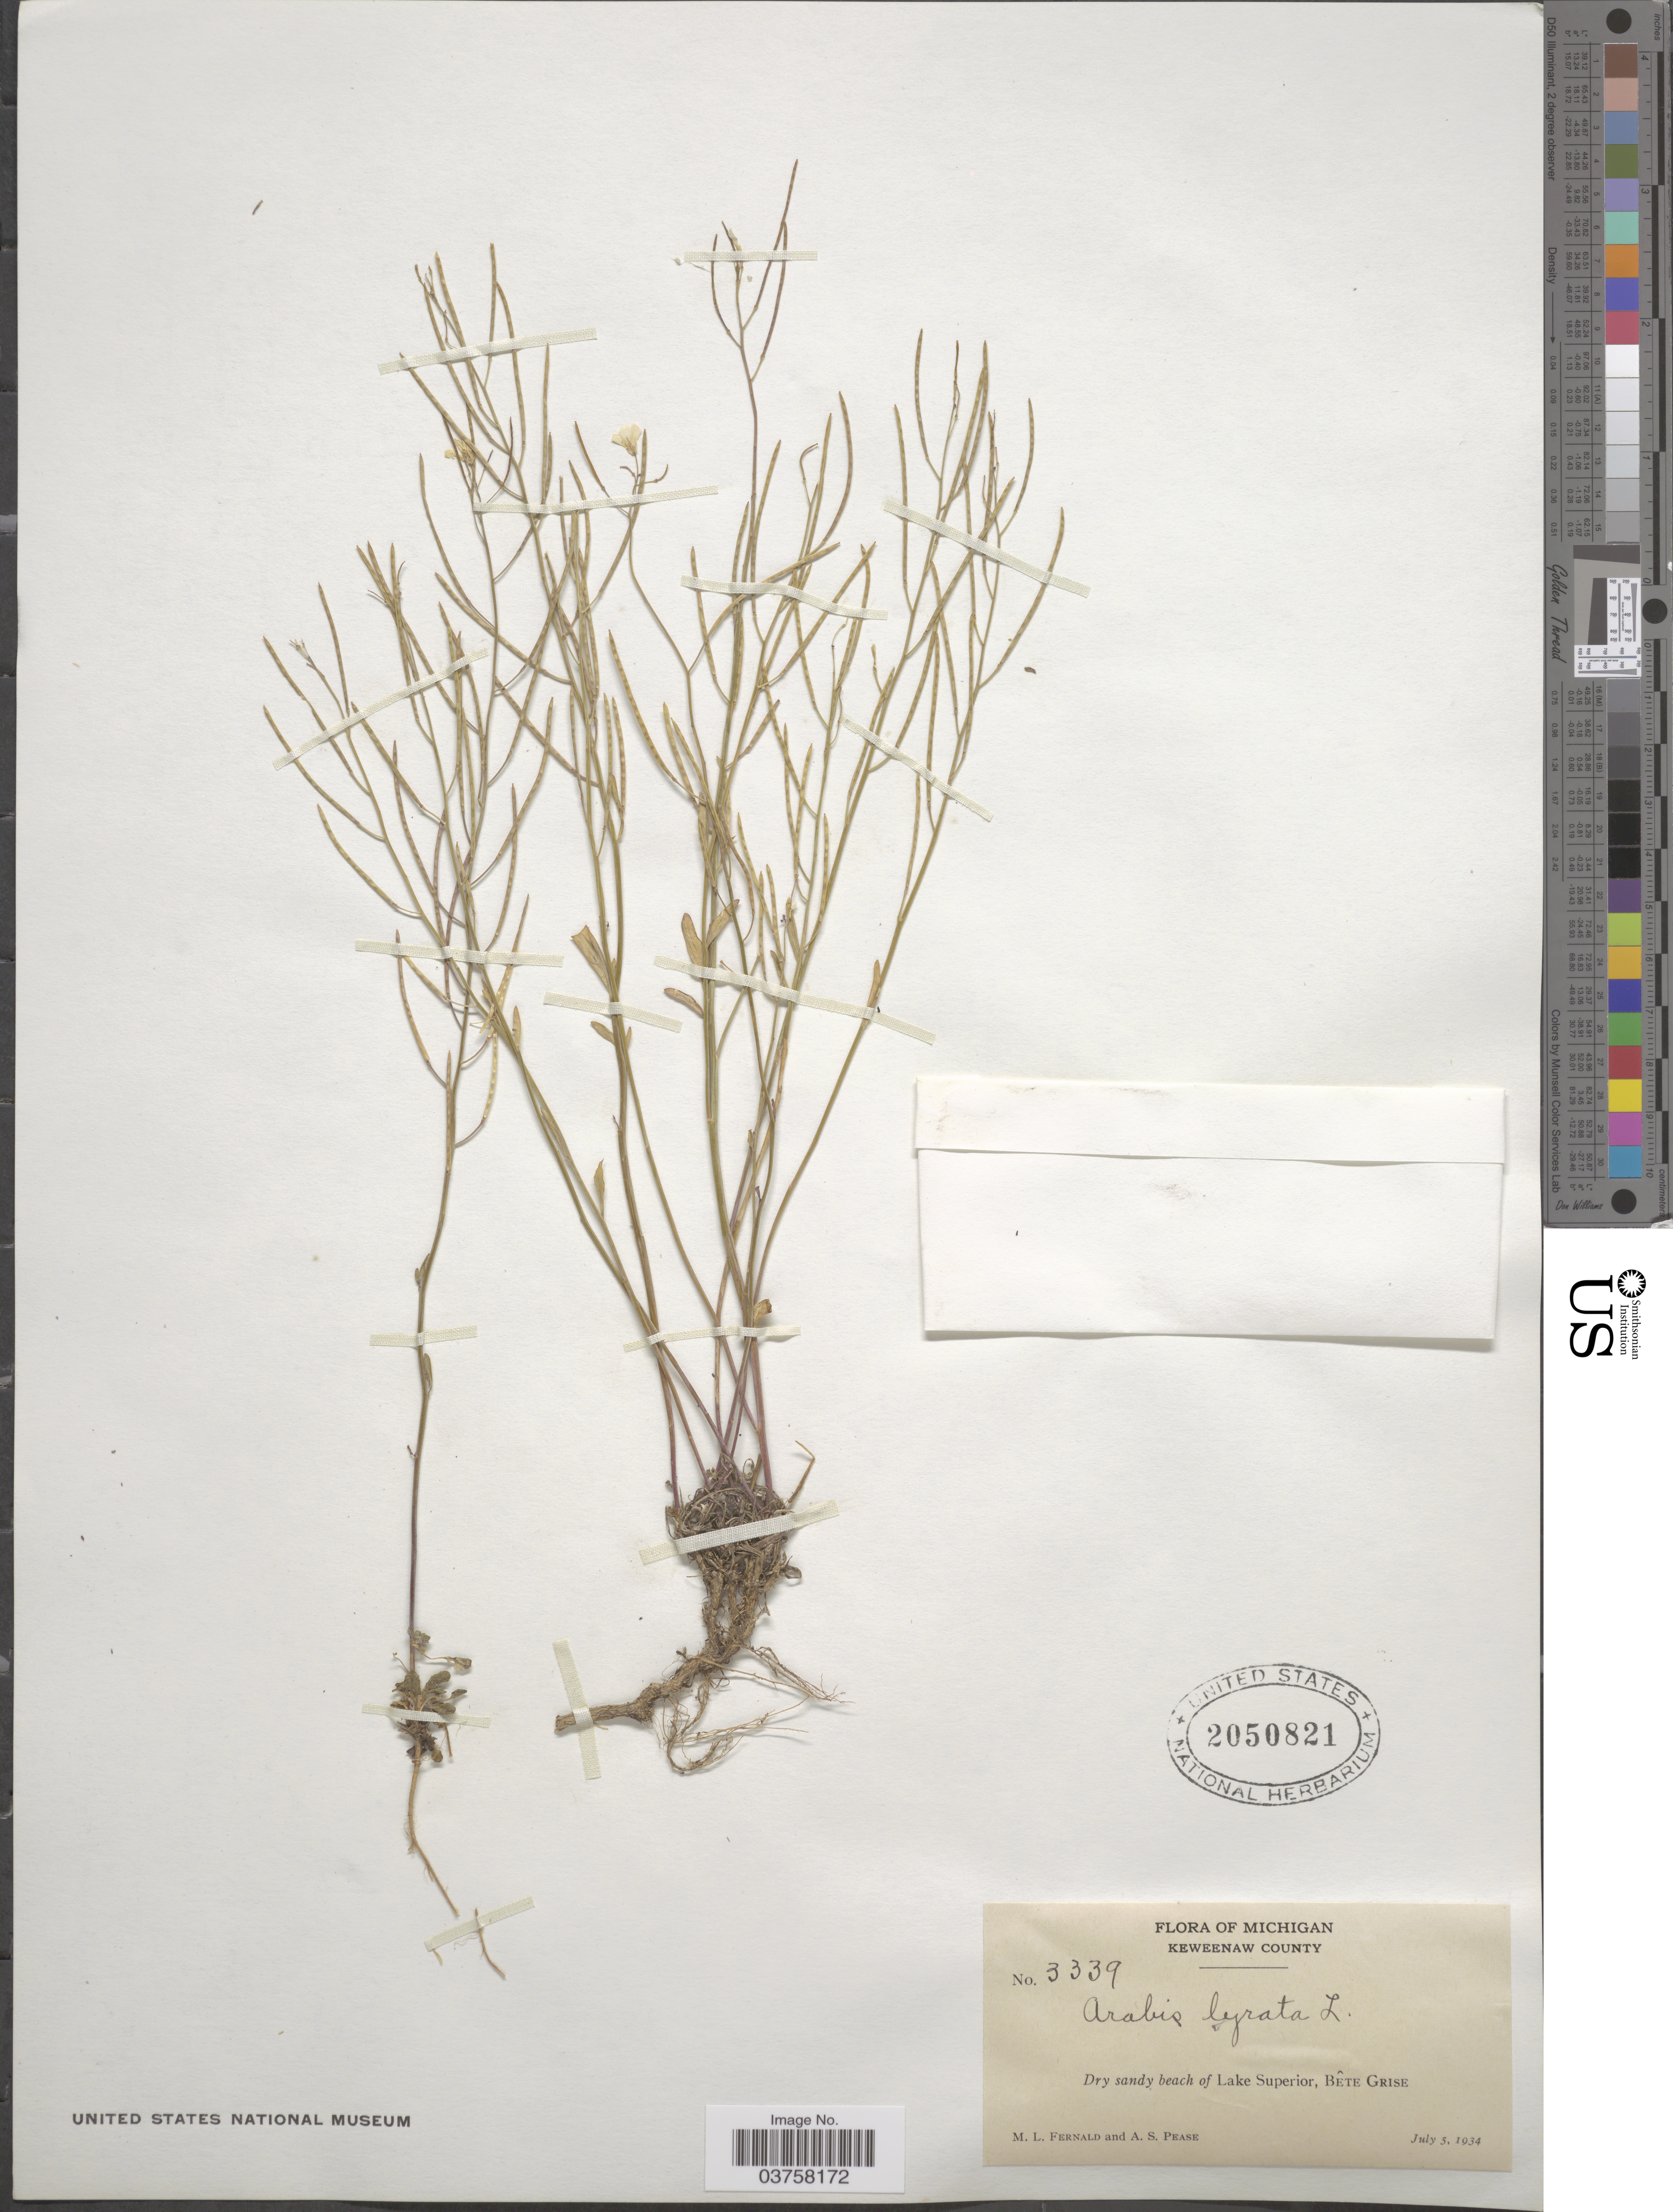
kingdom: Plantae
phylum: Tracheophyta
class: Magnoliopsida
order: Brassicales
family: Brassicaceae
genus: Arabis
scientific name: Arabis lyrata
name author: L.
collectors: M. L. Fernald & A. S. Pease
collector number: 3339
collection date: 1934-07-05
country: United States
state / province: Michigan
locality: Keweenaw County. Lake Superior, Bête Grise.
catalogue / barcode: US 2050821